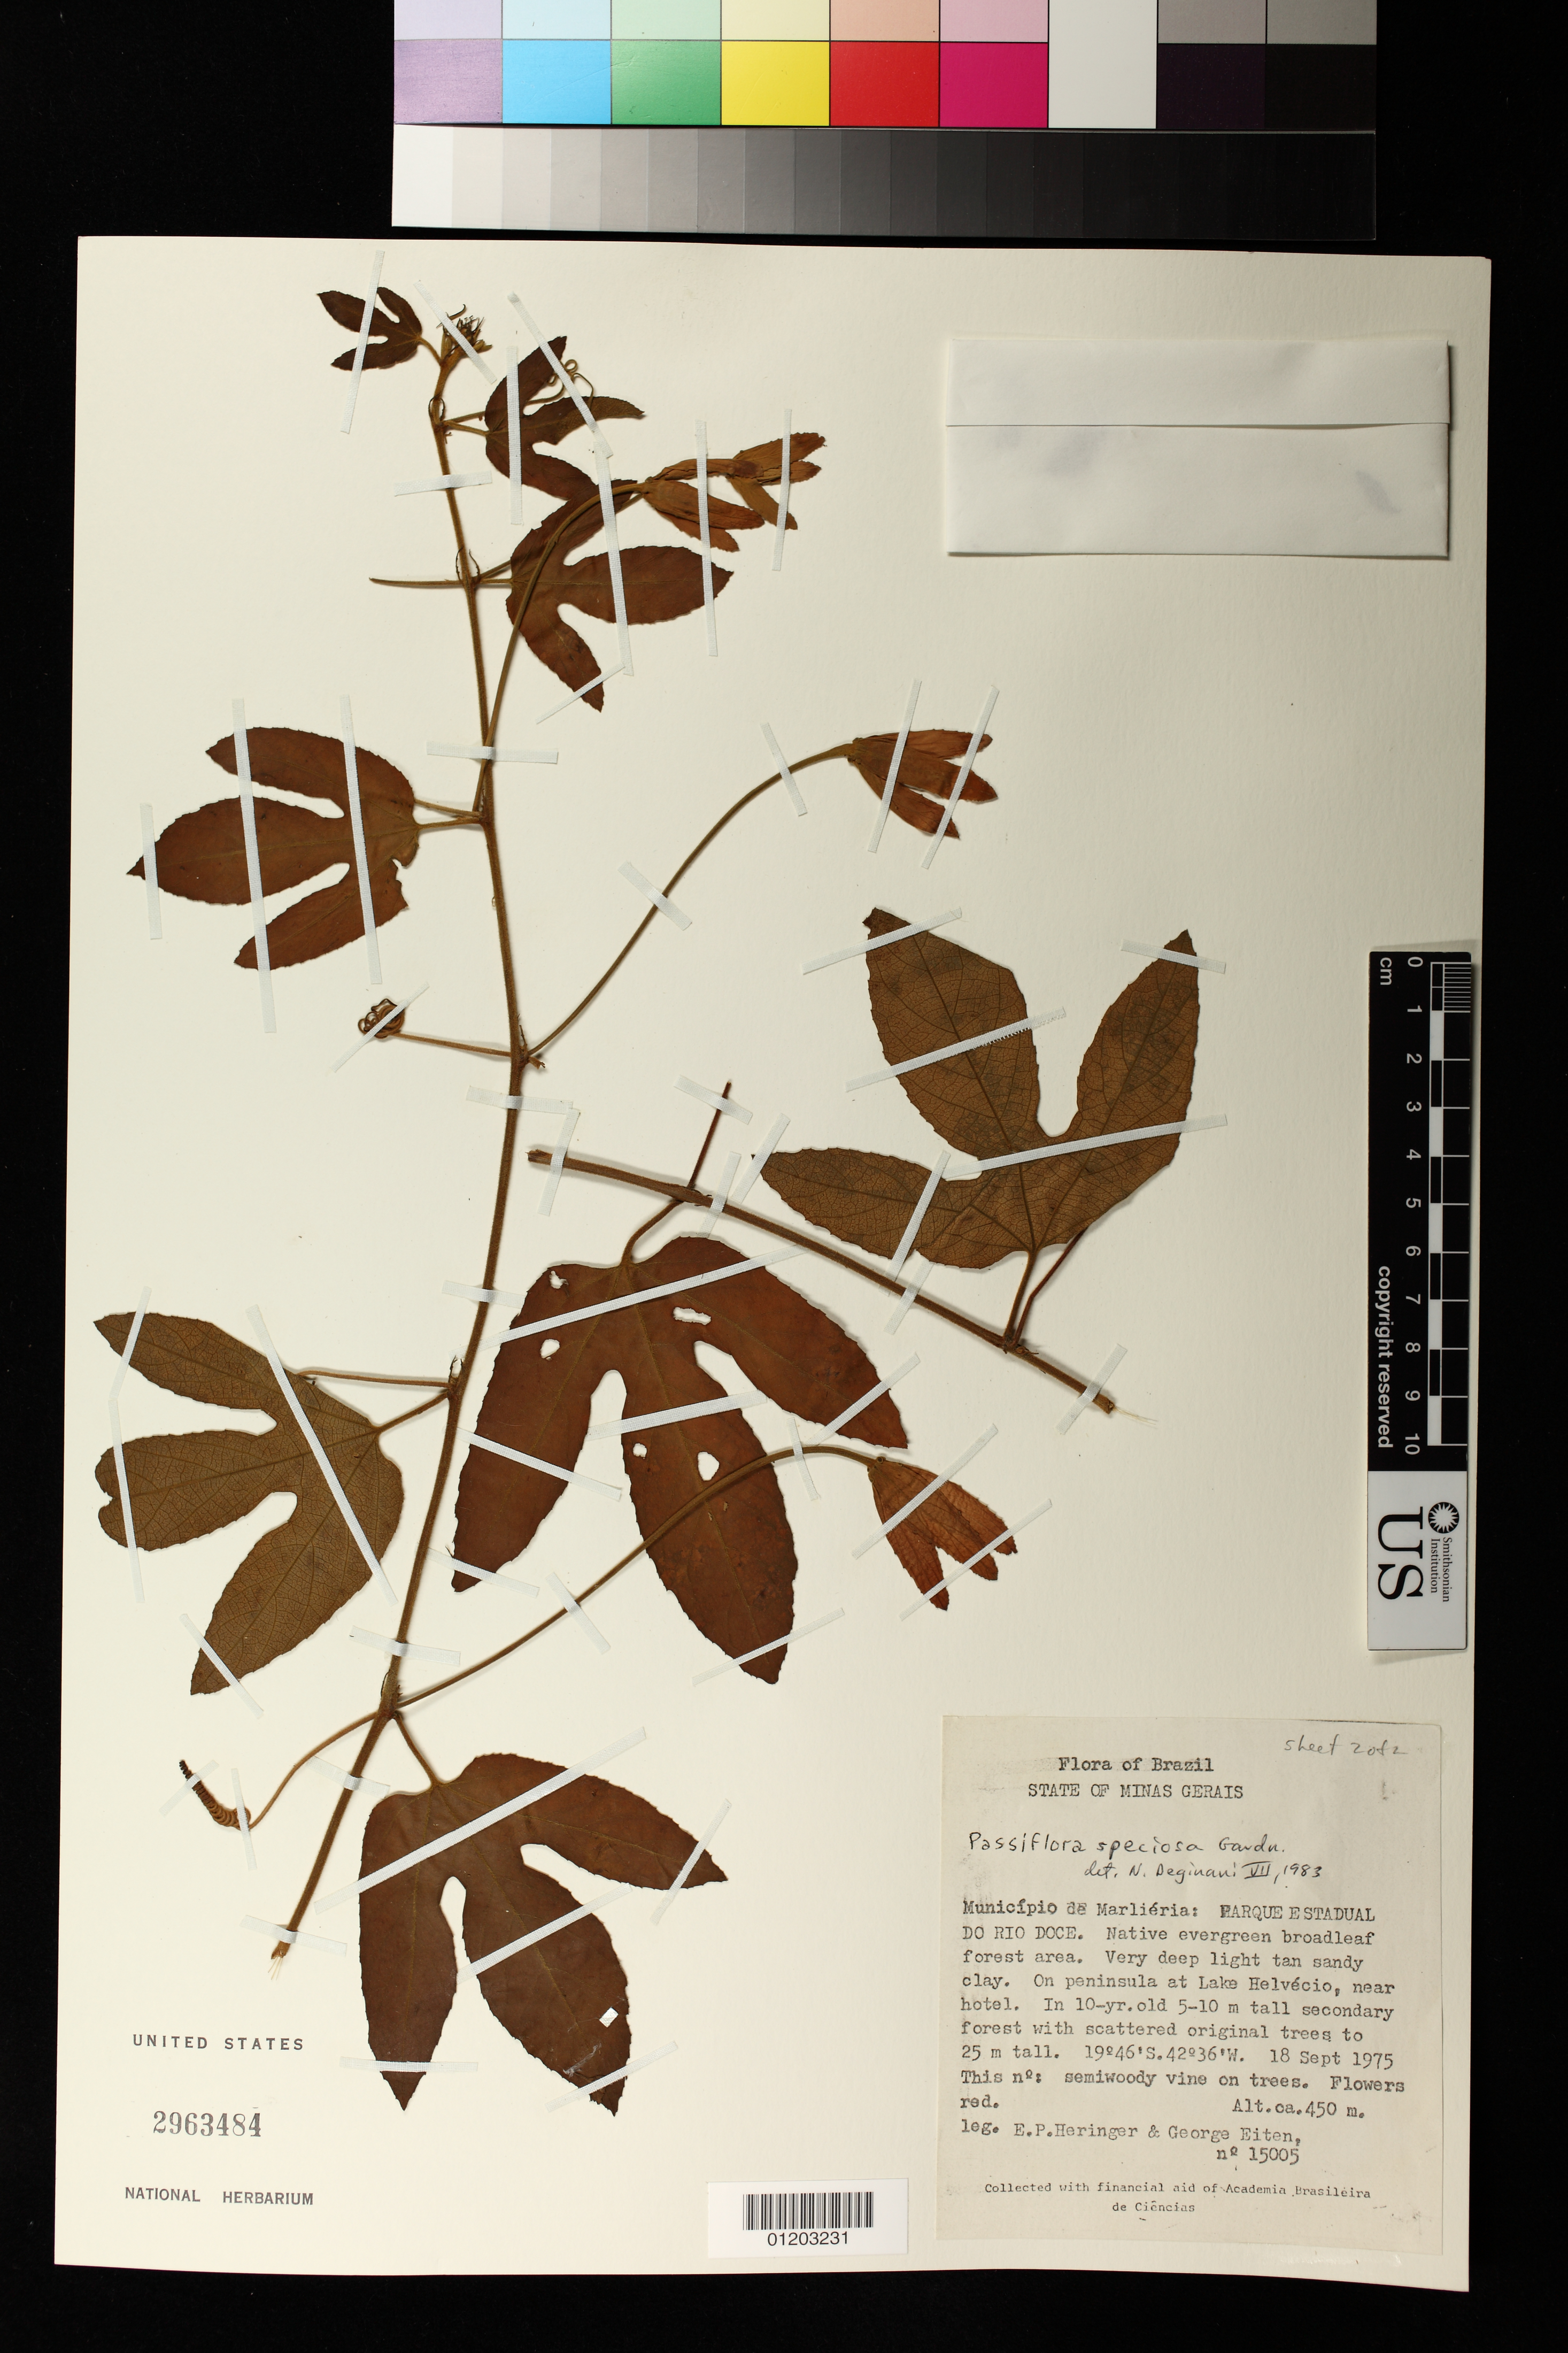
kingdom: Plantae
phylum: Tracheophyta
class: Magnoliopsida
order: Malpighiales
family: Passifloraceae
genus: Passiflora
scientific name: Passiflora speciosa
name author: Gardner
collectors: E. P. Heringer & G. Eiten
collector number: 15005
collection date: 1975-09-18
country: Brazil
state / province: Minas Gerais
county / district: Marlieria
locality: Parque Estadual do Rio Doce. On peninsula at Lake Helvecio, near hotel.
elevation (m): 450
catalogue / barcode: US 2963484